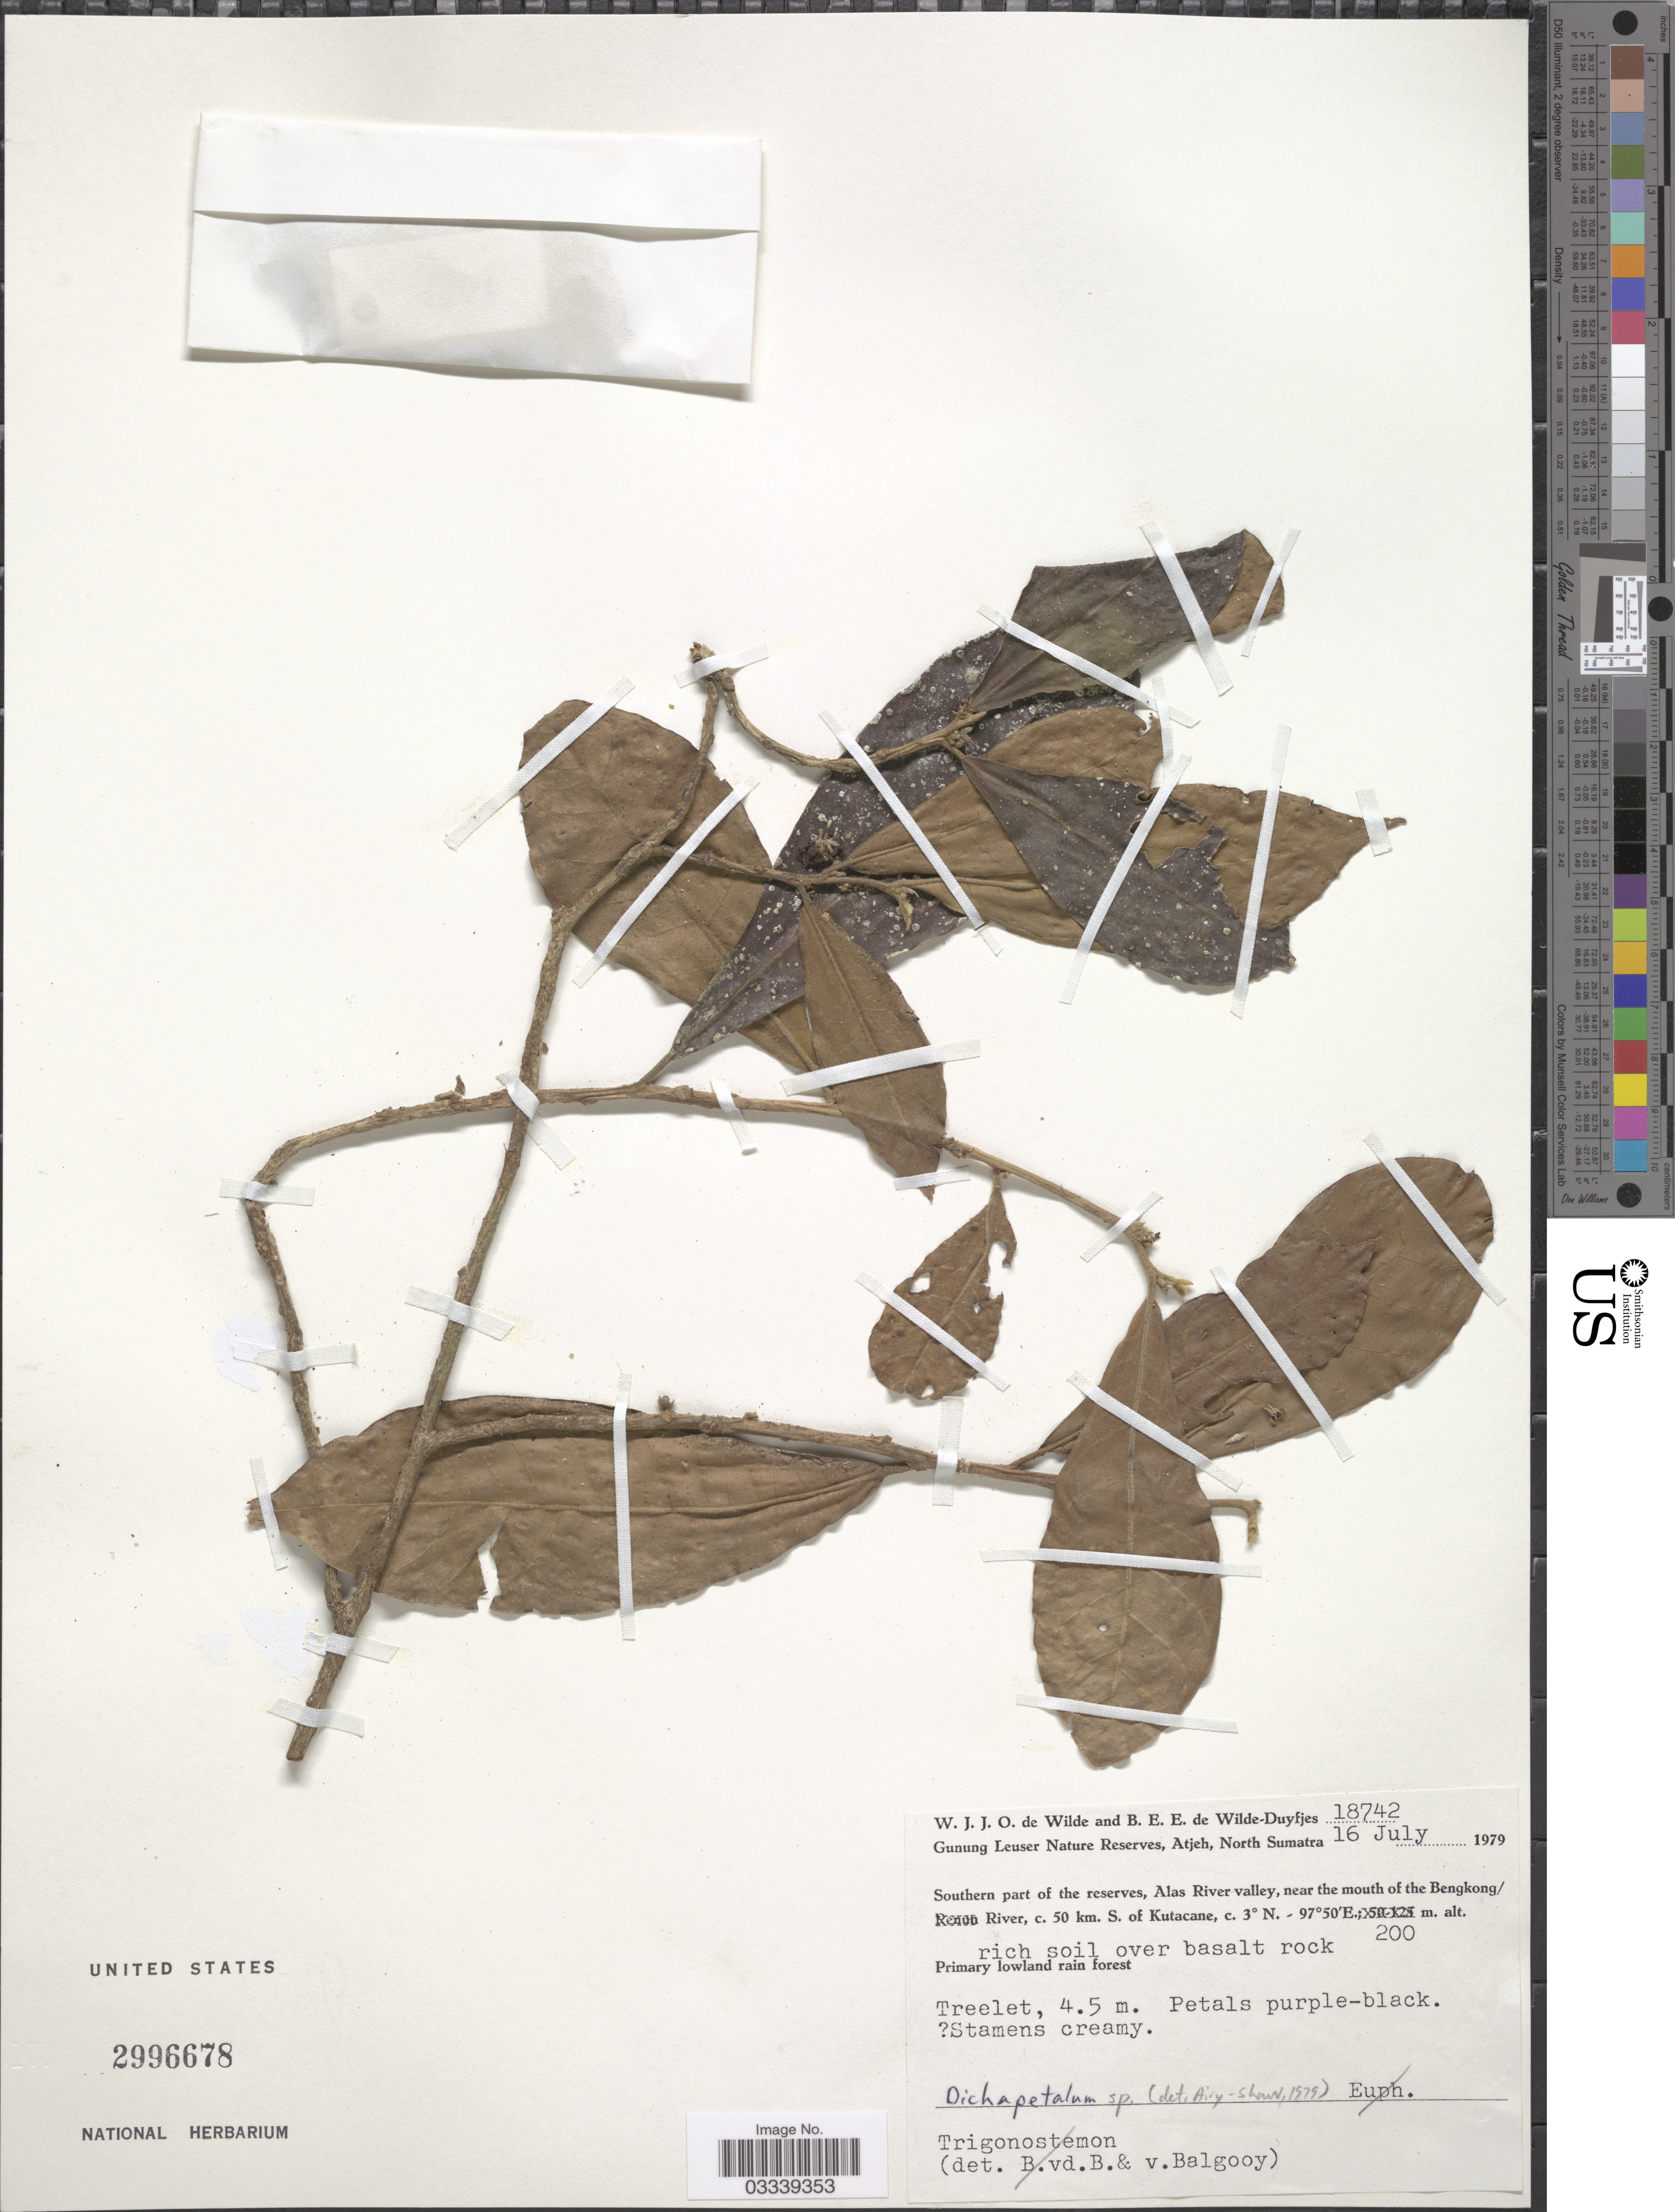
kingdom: Plantae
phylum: Tracheophyta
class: Magnoliopsida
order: Malpighiales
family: Dichapetalaceae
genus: Dichapetalum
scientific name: Dichapetalum sp.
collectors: W. J. de Wilde & B. E. de Wilde-Duyfjes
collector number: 18742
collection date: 1979-07-16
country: Indonesia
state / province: Sumatra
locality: Gunung Leuser Nature Reserves, Atjeh, North Sumatra, Southern part of the reserves, Alas River valley, near the mouth of the Bengkong/ River, c. 50 km. S. of Kutacane.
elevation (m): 200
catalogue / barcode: US 2996678